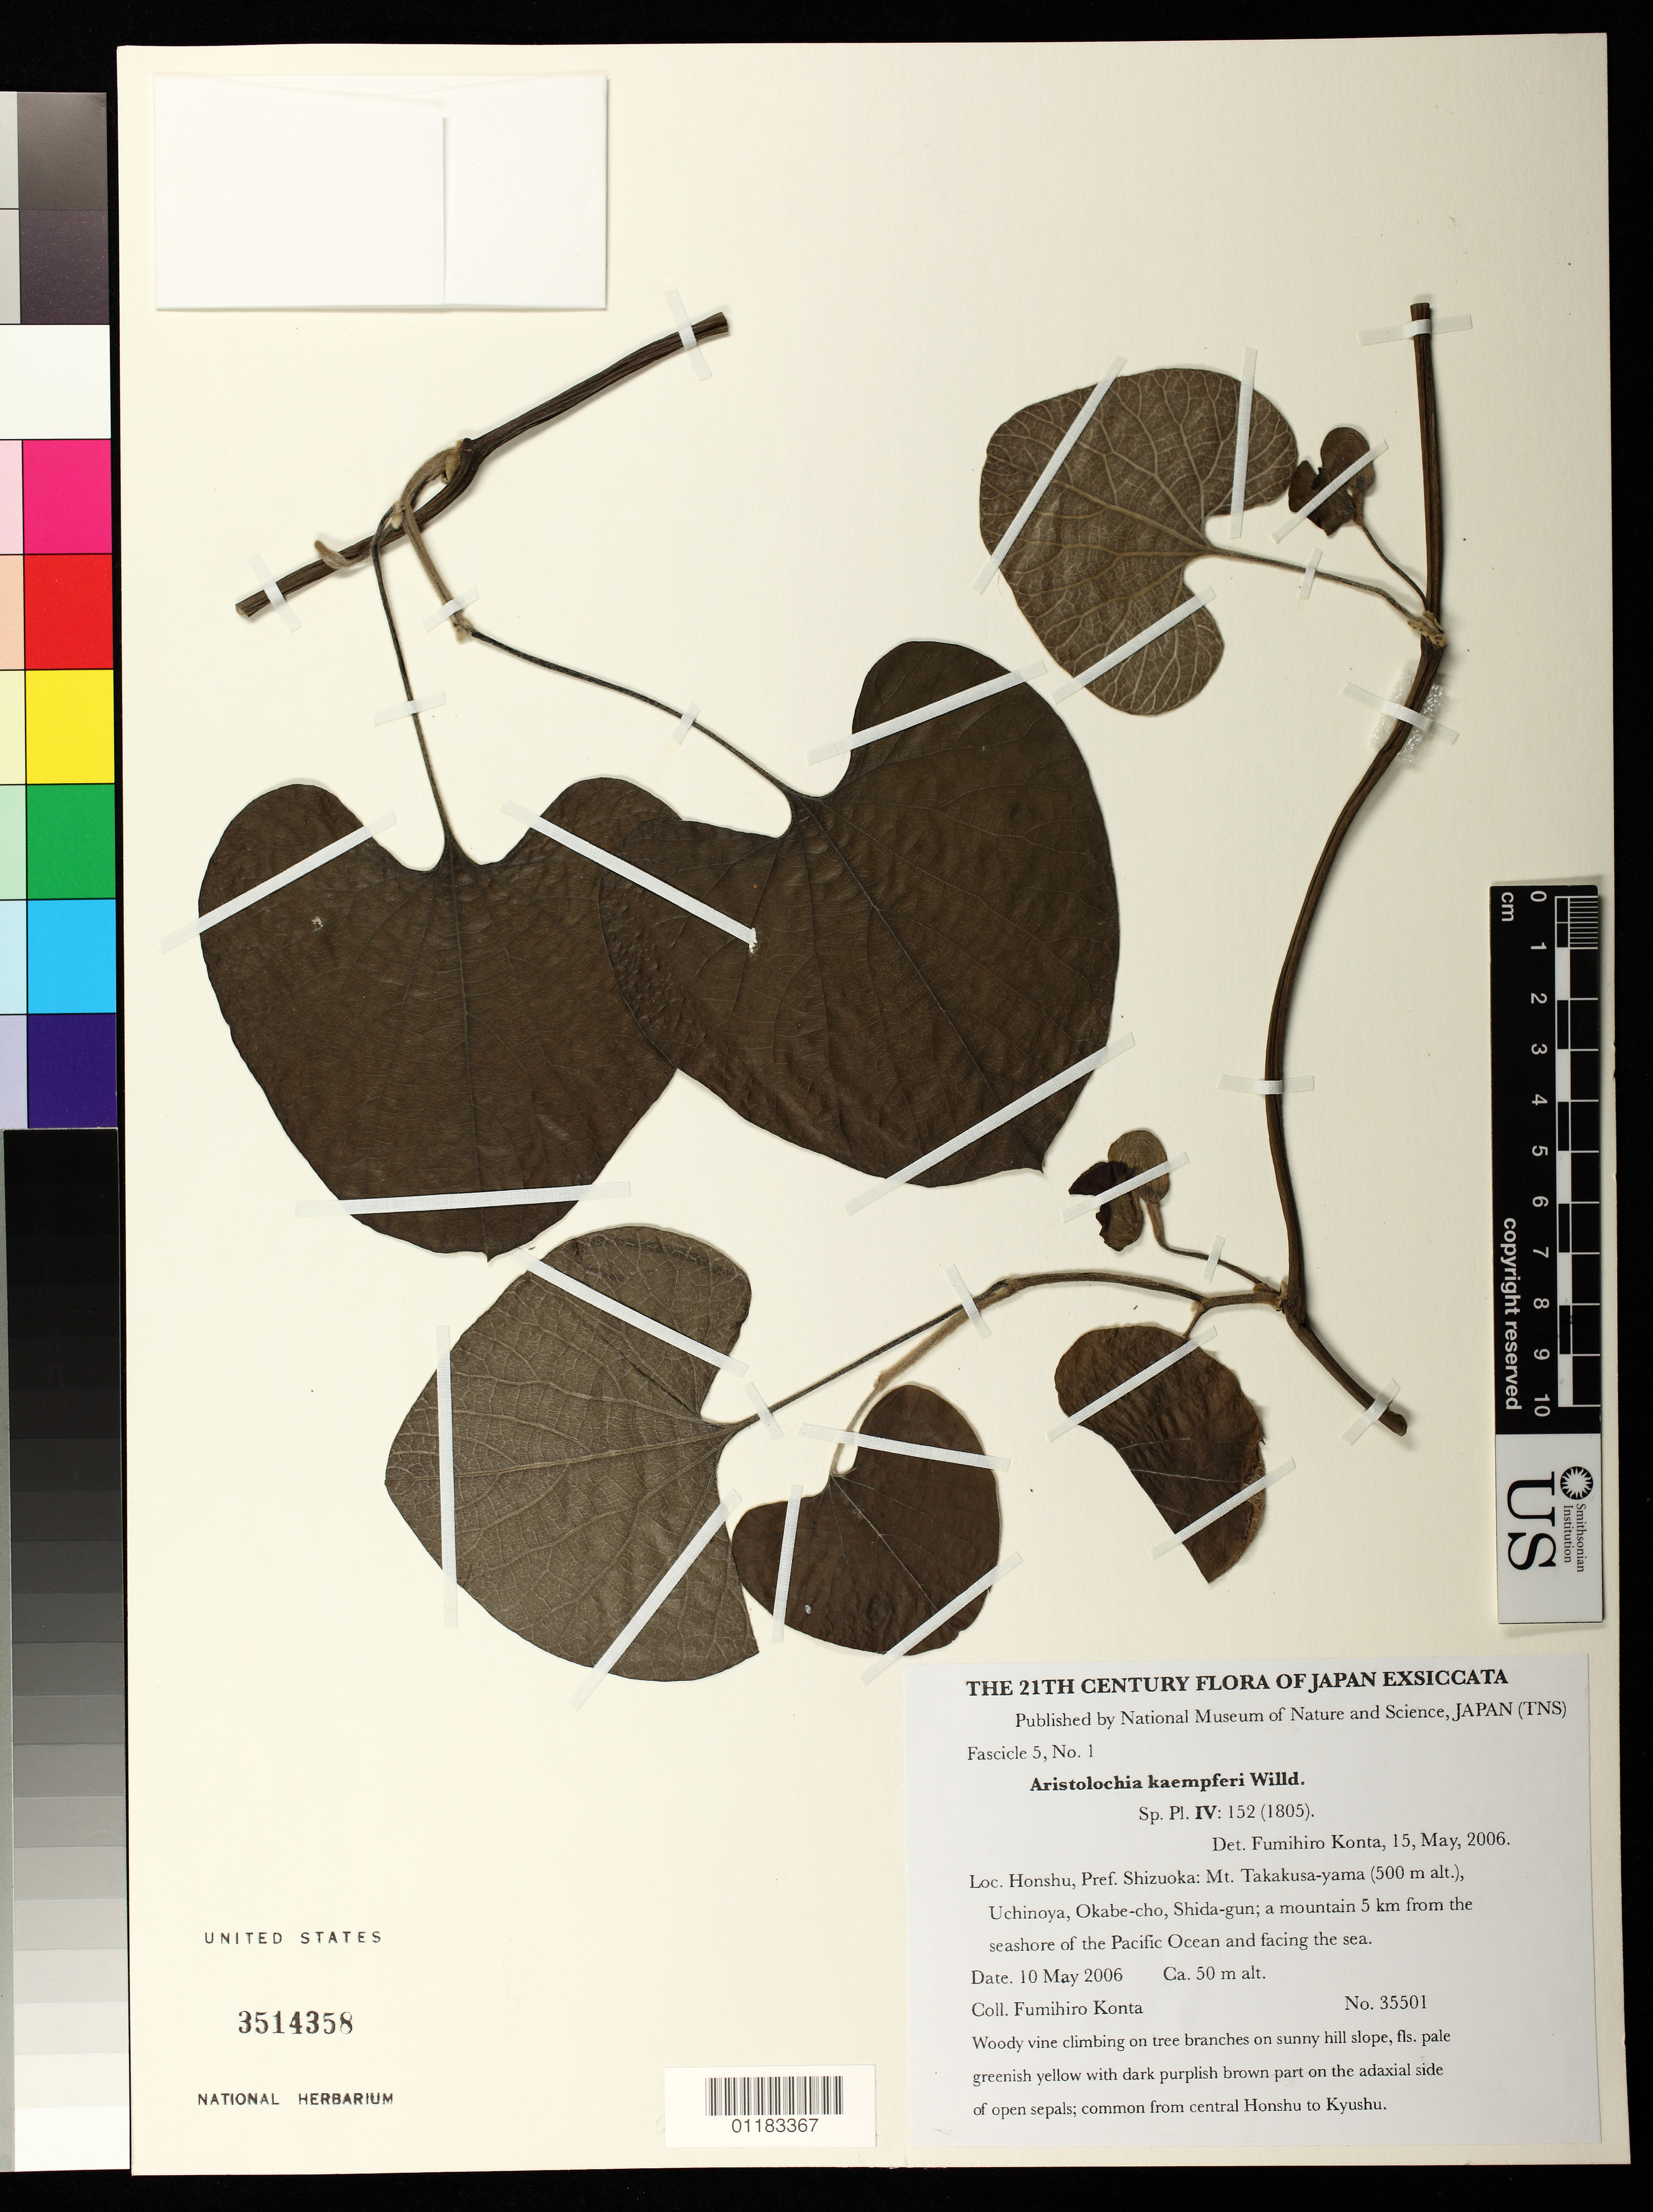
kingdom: Plantae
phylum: Tracheophyta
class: Magnoliopsida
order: Piperales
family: Aristolochiaceae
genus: Aristolochia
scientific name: Aristolochia kaempferi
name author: Willd.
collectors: F. Konta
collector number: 35501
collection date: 2006-05-10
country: Japan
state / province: Sizuoka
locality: Honshu, Pref. Shizuoka: Mt Takakusa-yama (500 m. alt.), Uchinoya, Okabe-cho, Shida-gun; a mountain 5 km. from the seashore of the Pacific Ocean and facing the sea.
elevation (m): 50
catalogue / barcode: US 3514358